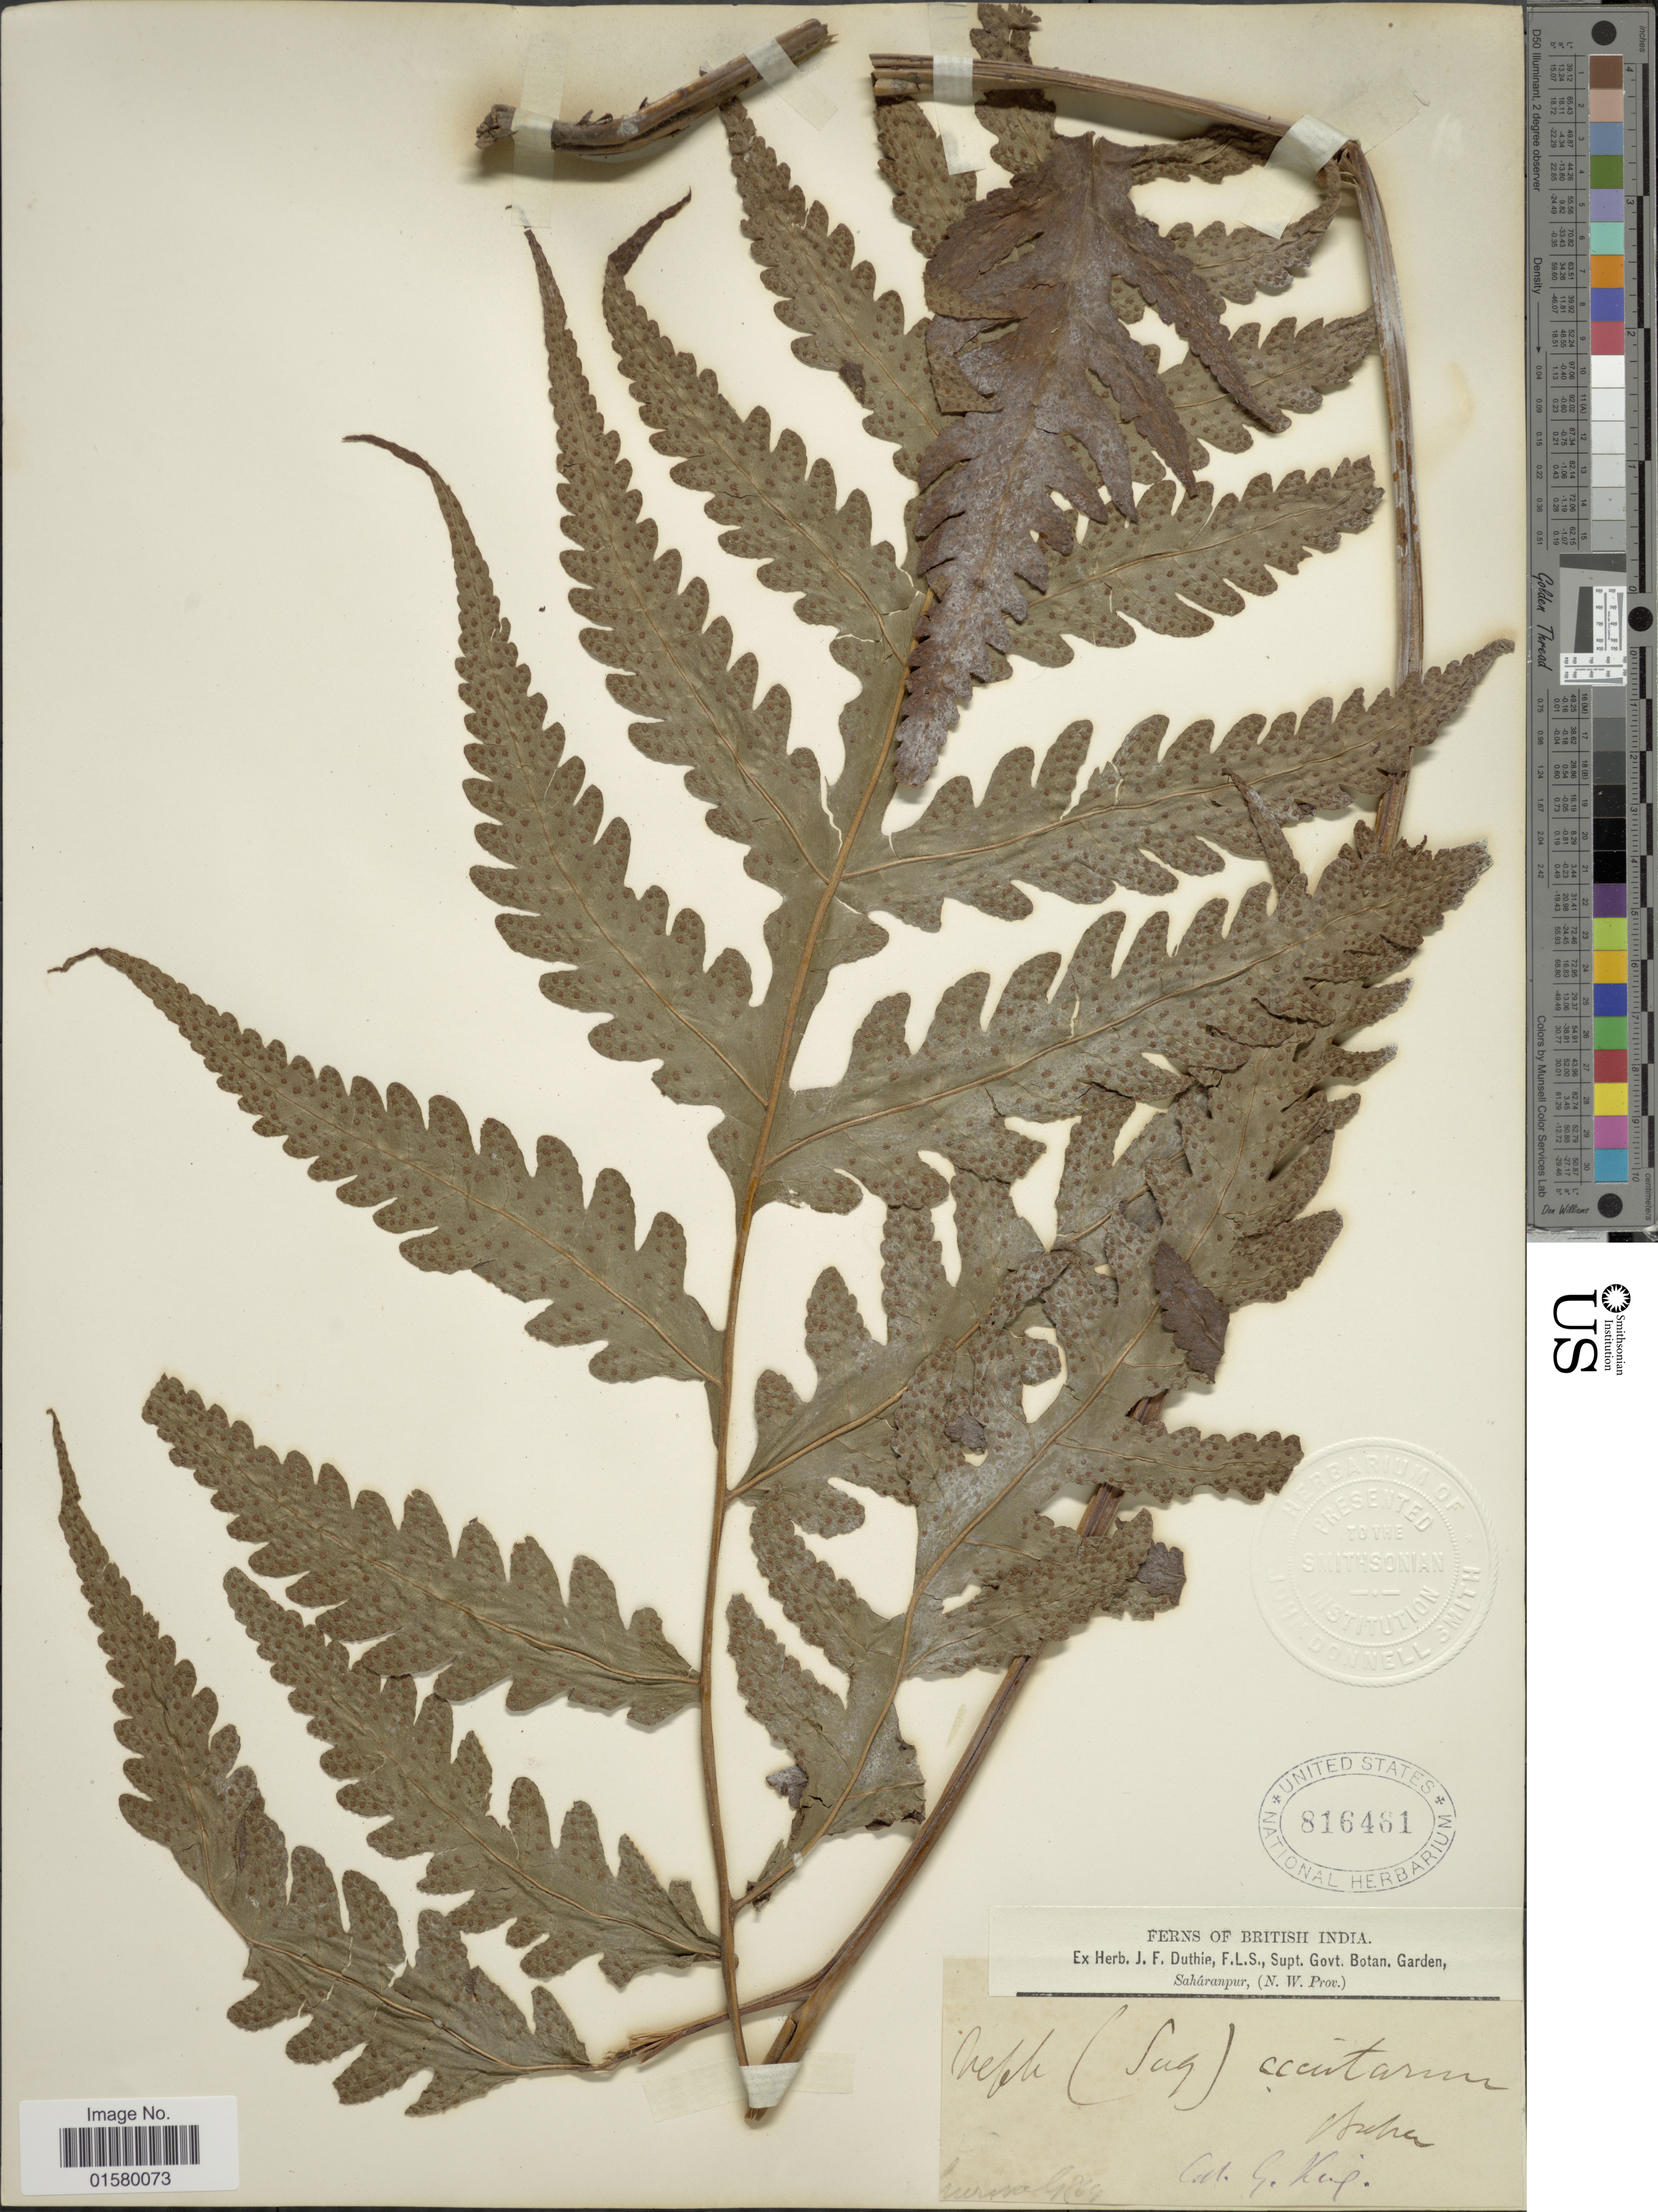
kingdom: Plantae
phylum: Tracheophyta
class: Polypodiopsida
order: Polypodiales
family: Tectariaceae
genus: Tectaria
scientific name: Tectaria coadunata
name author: (J. Sm.) C. Chr.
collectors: G. King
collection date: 1864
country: India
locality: British India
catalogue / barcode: US 816461